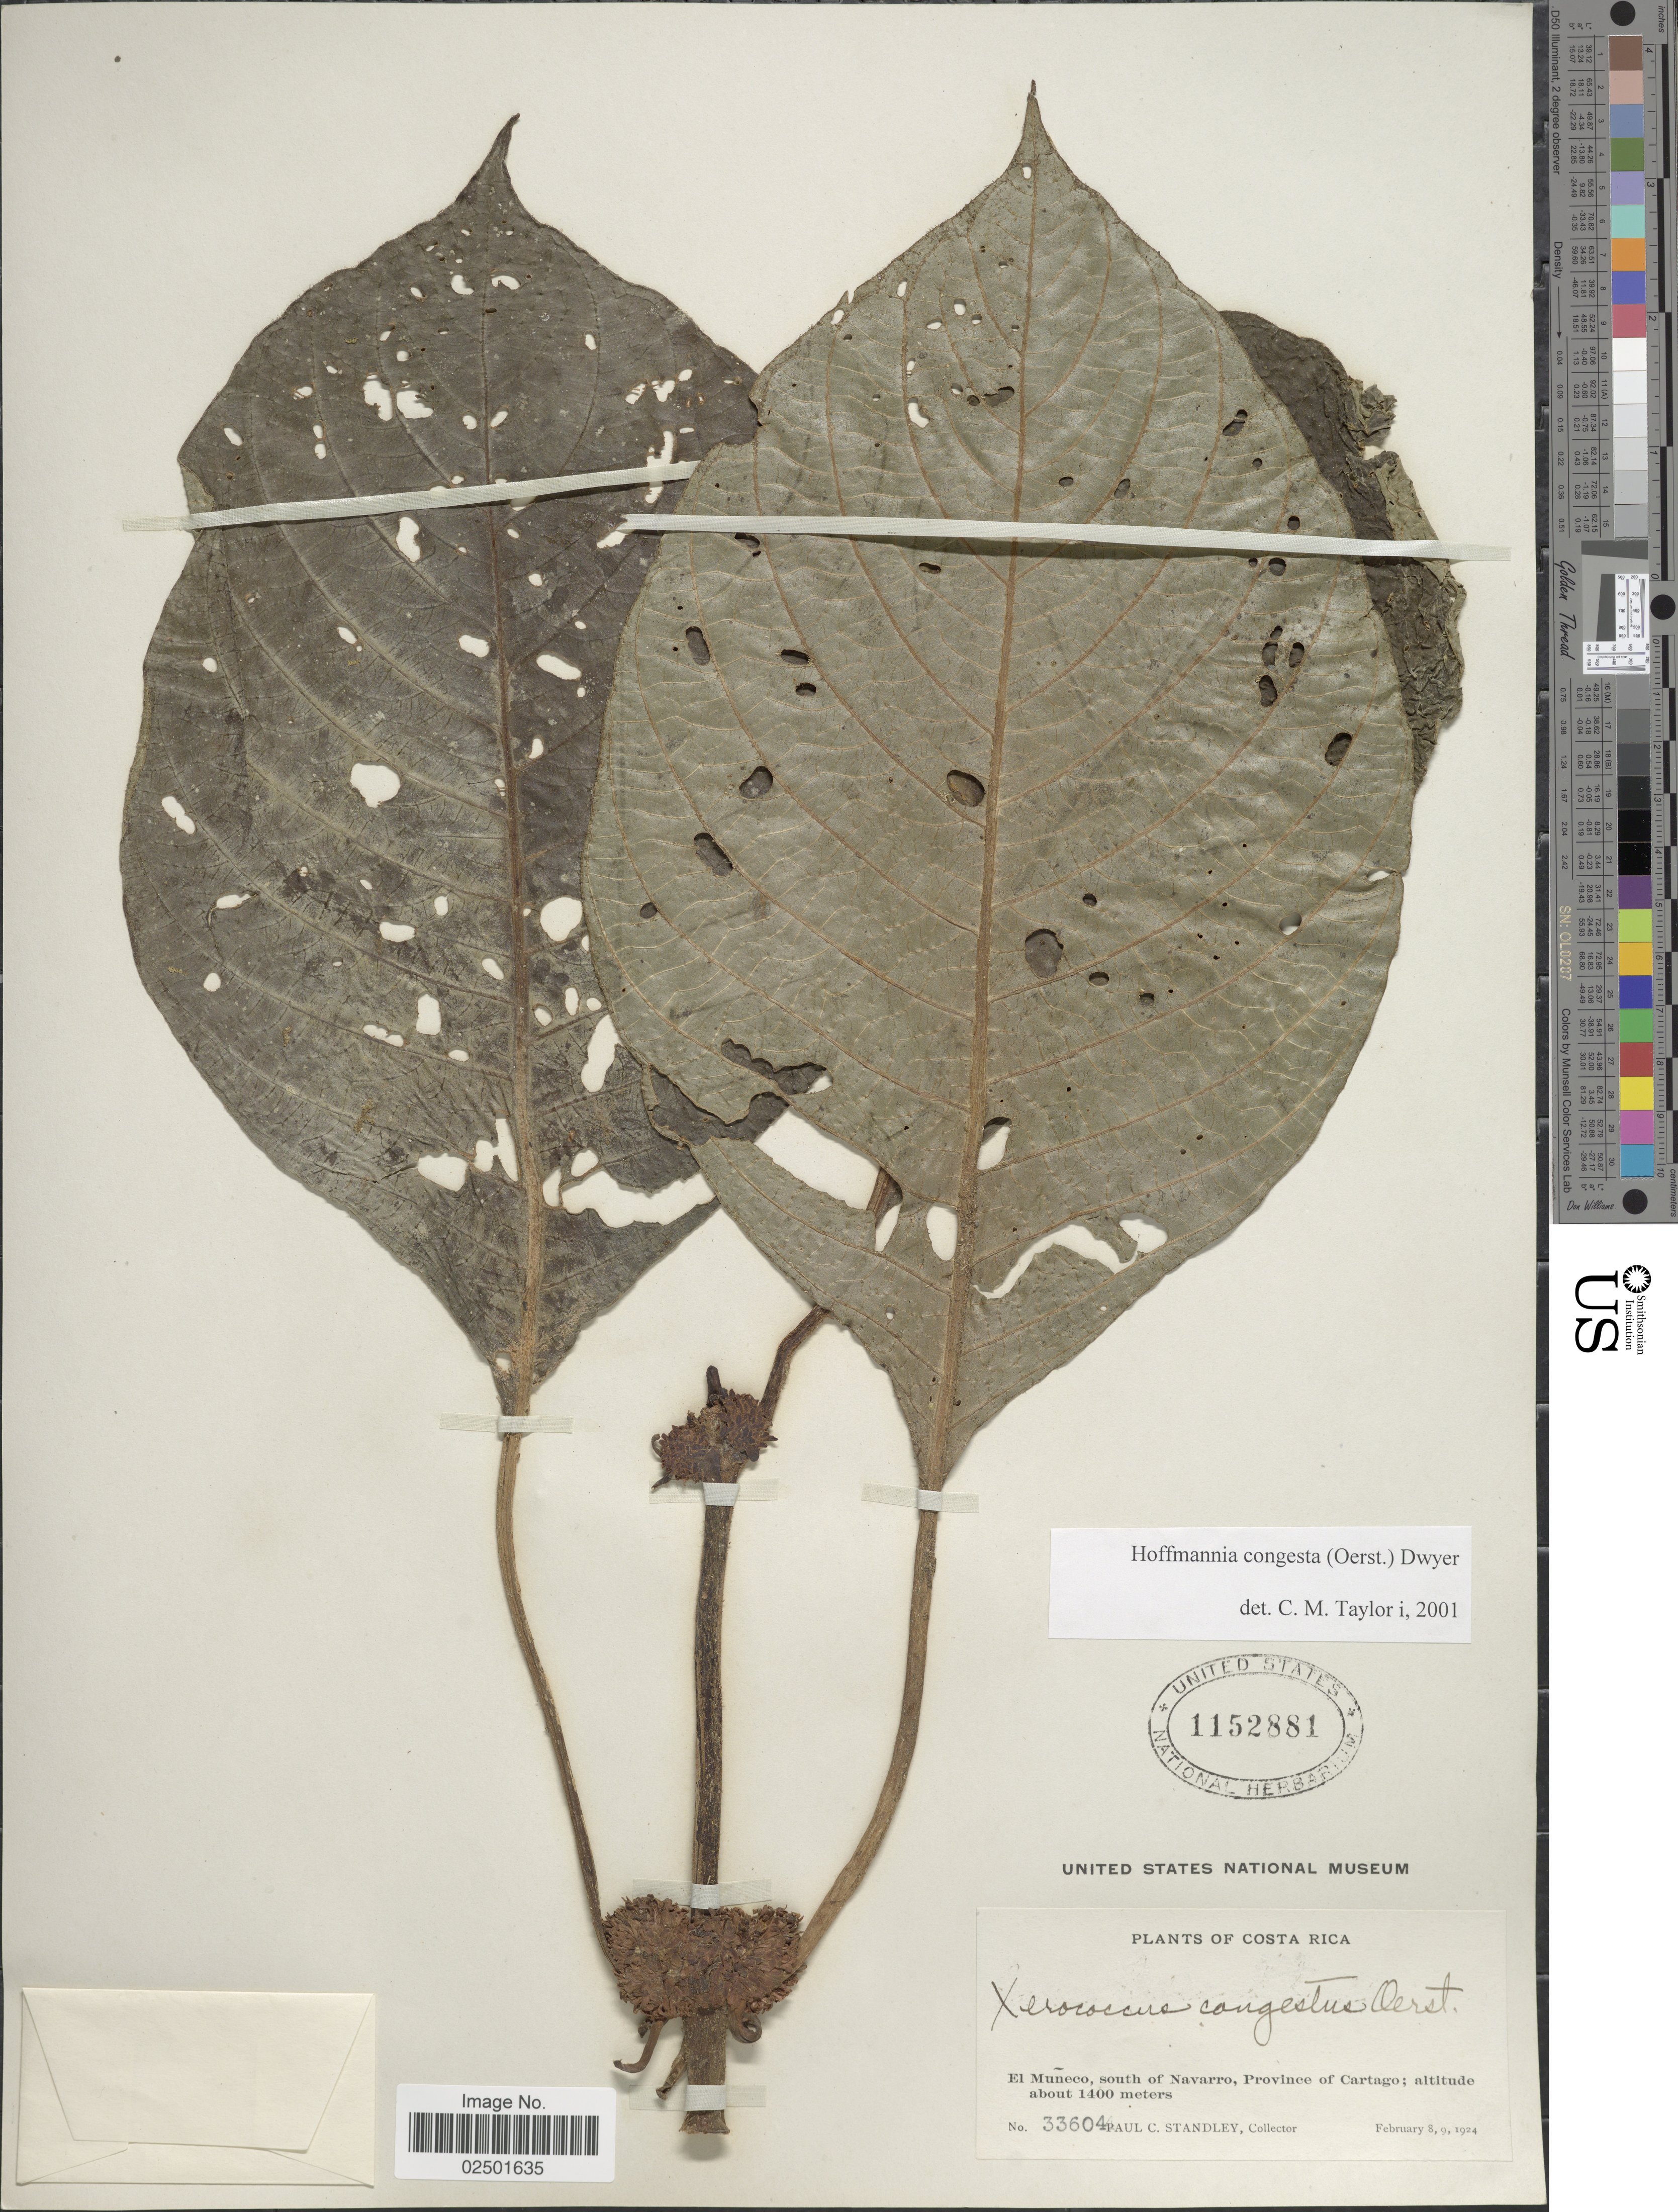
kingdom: Plantae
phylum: Tracheophyta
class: Magnoliopsida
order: Gentianales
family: Rubiaceae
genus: Hoffmannia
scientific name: Hoffmannia congesta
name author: (Oerst.) Dwyer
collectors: P. C. Standley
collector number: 33604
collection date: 1924-02-08/1924-02-09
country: Costa Rica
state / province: Cartago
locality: El Muñeco, south of Navarro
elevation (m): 1400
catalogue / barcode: US 1152881